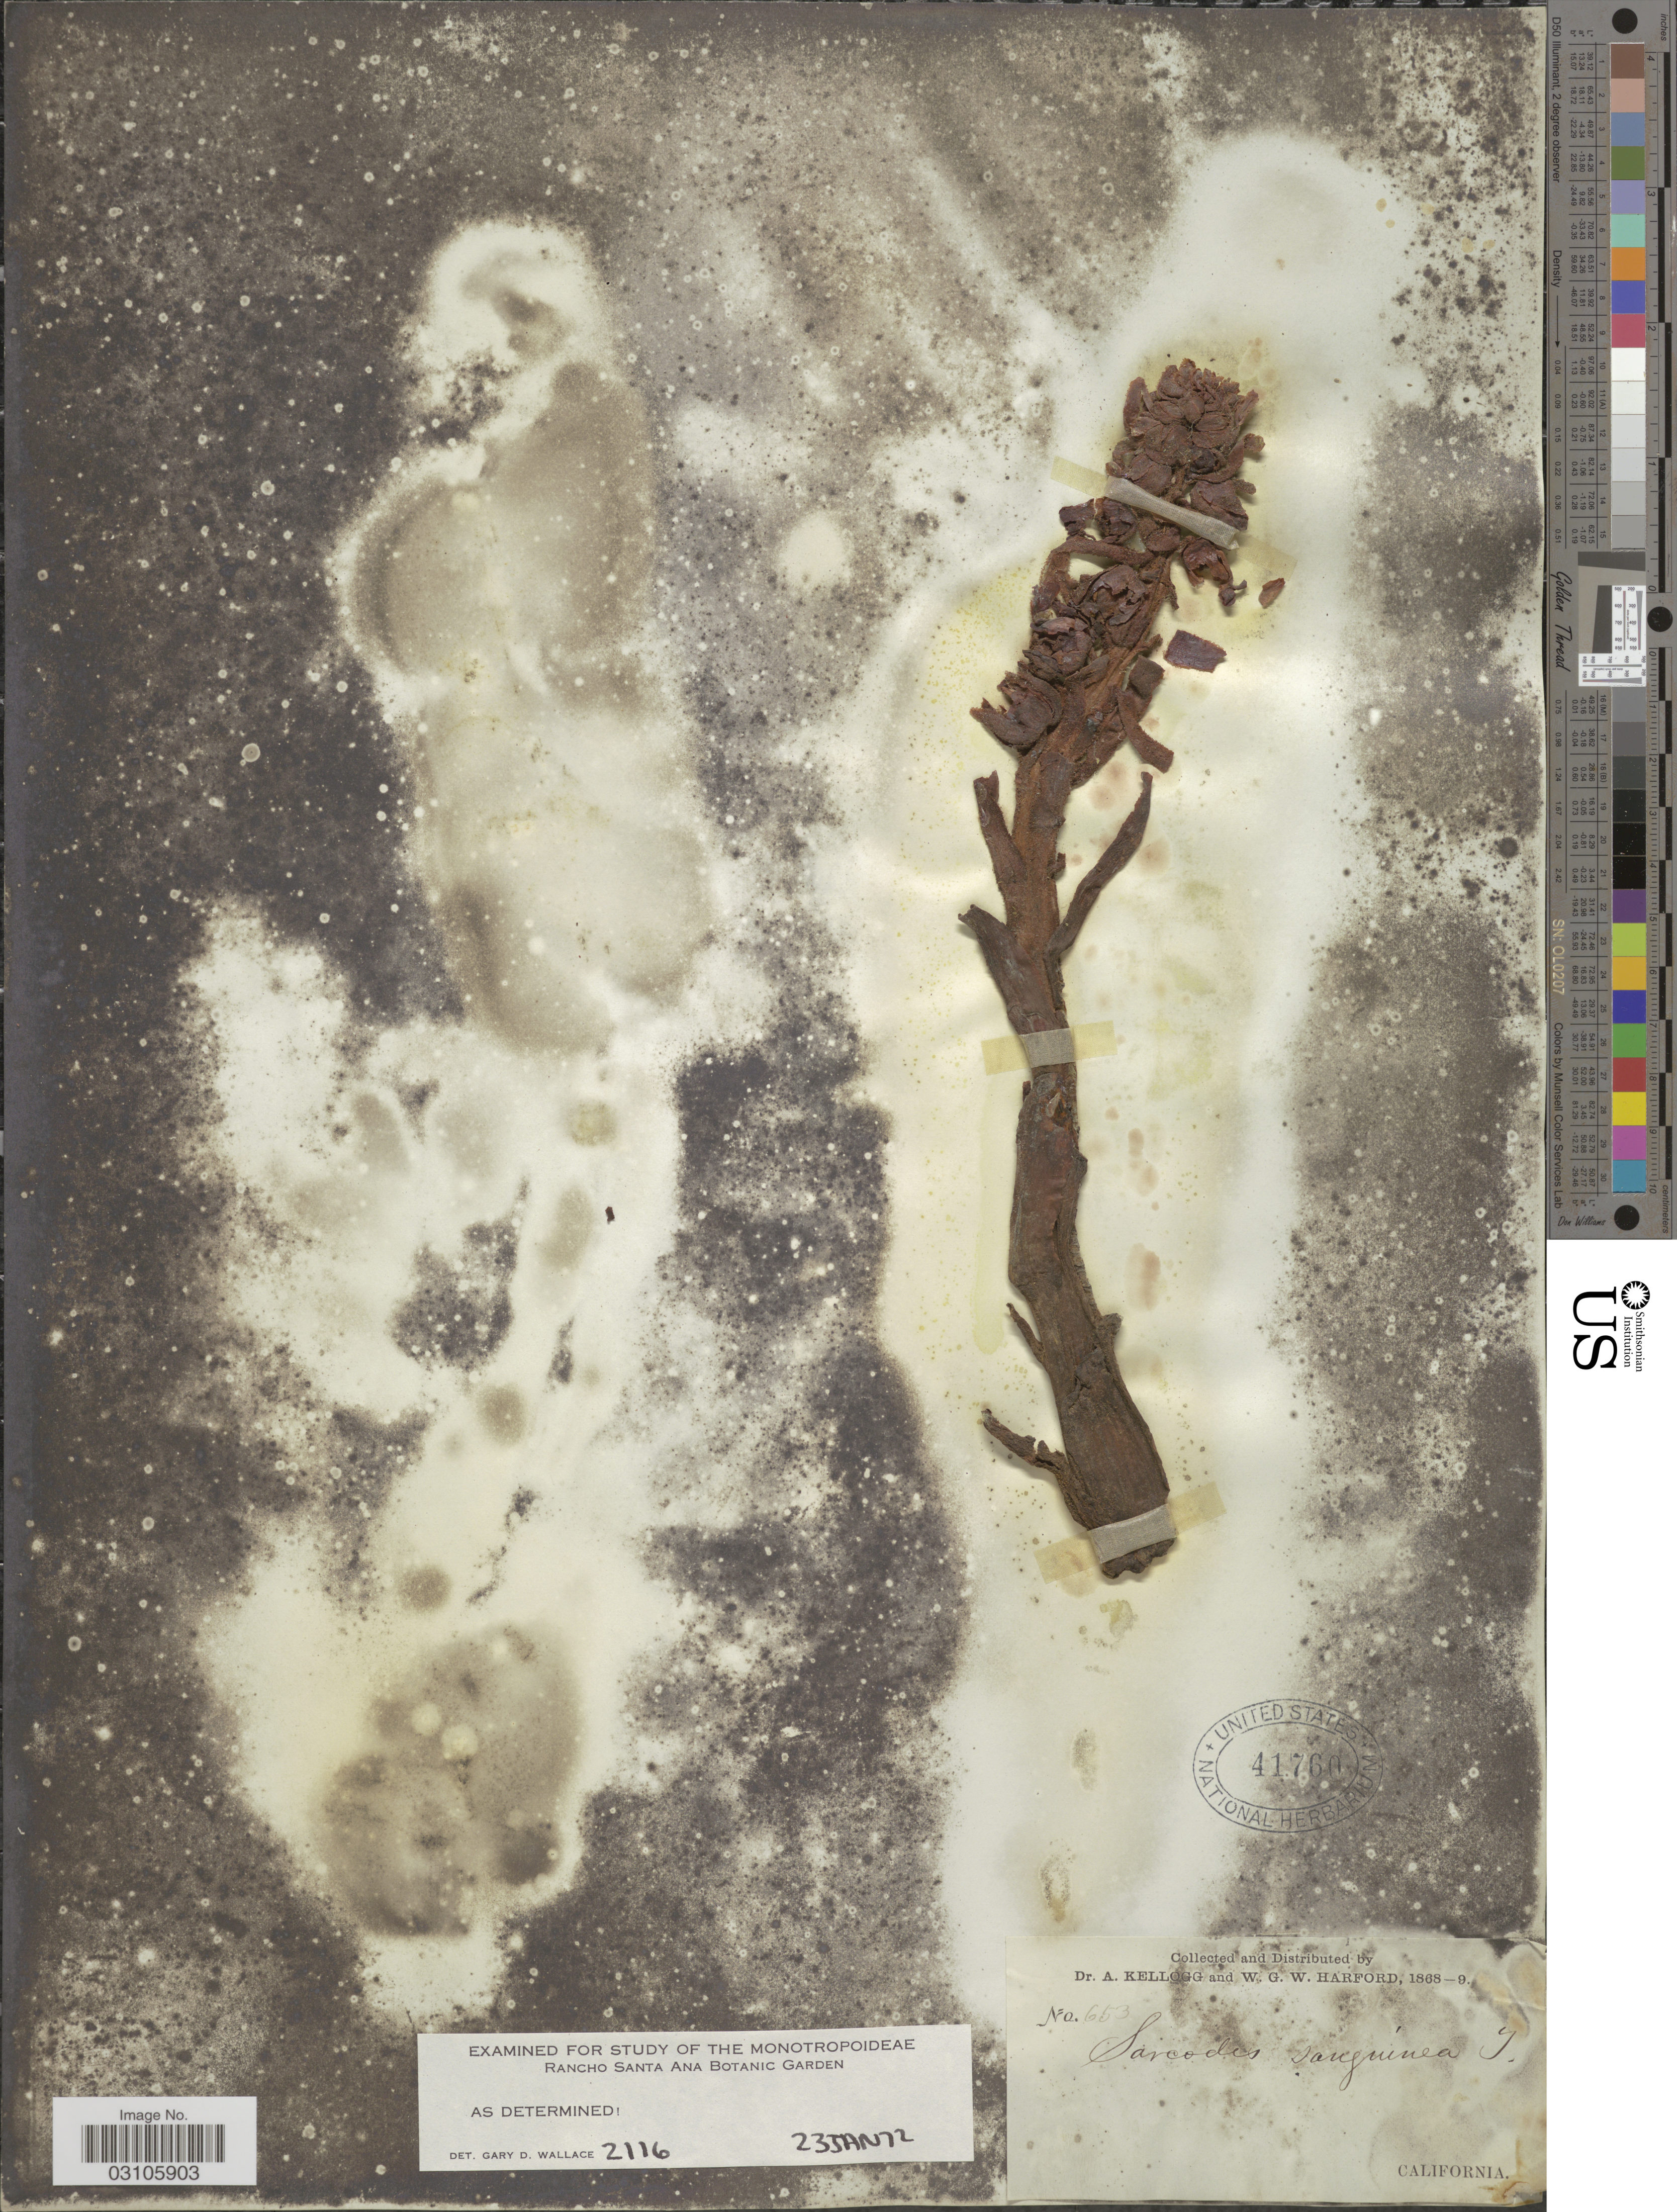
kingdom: Plantae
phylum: Tracheophyta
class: Magnoliopsida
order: Ericales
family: Ericaceae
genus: Sarcodes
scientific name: Sarcodes sanguinea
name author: Torr.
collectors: A. Kellogg & W. G. W. Harford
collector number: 653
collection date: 1868/1869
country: United States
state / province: California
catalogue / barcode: US 41760